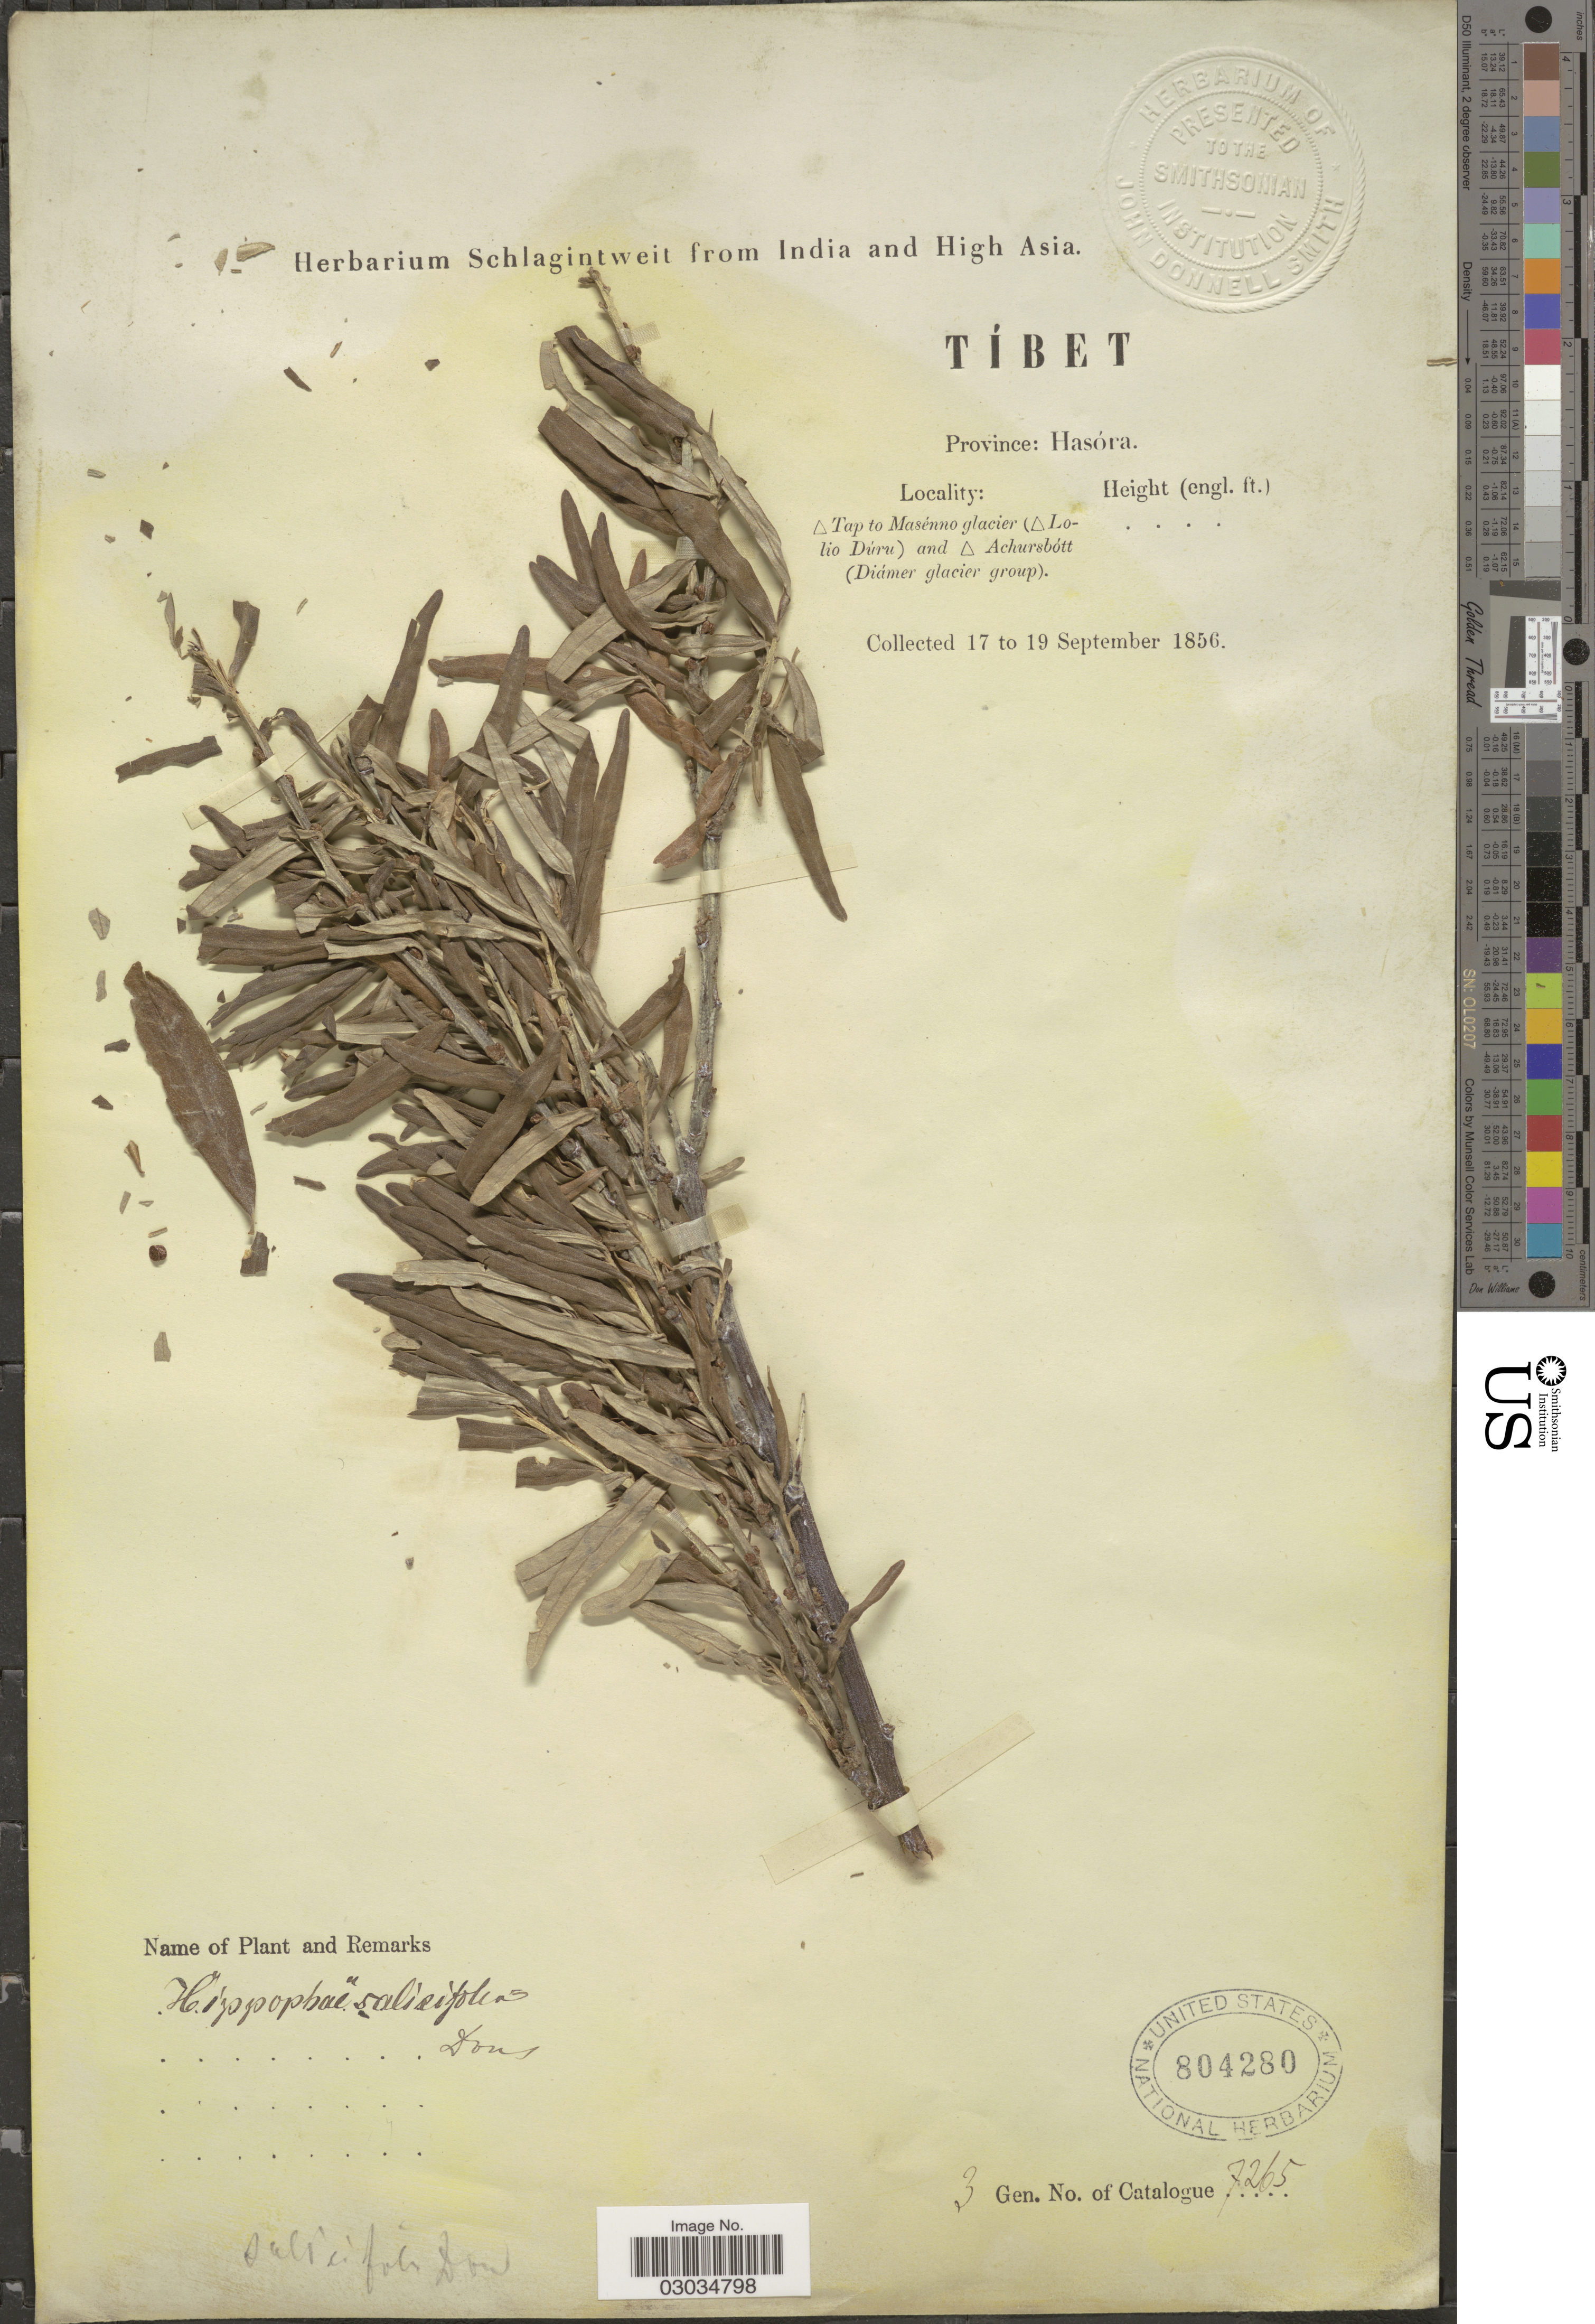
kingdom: Plantae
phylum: Tracheophyta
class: Magnoliopsida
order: Rosales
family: Elaeagnaceae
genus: Hippophae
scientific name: Hippophae salicifolia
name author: D. Don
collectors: ex herb. Schlagintweit from India and High Asia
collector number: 7265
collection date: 1856-09-17/1856-09-19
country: China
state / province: Xizang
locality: Tibet, Province: Hasóra, Tap to Masénno glacier (Lolio Dúru) and Achursbótt (Diámer glacier group).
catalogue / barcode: US 804280